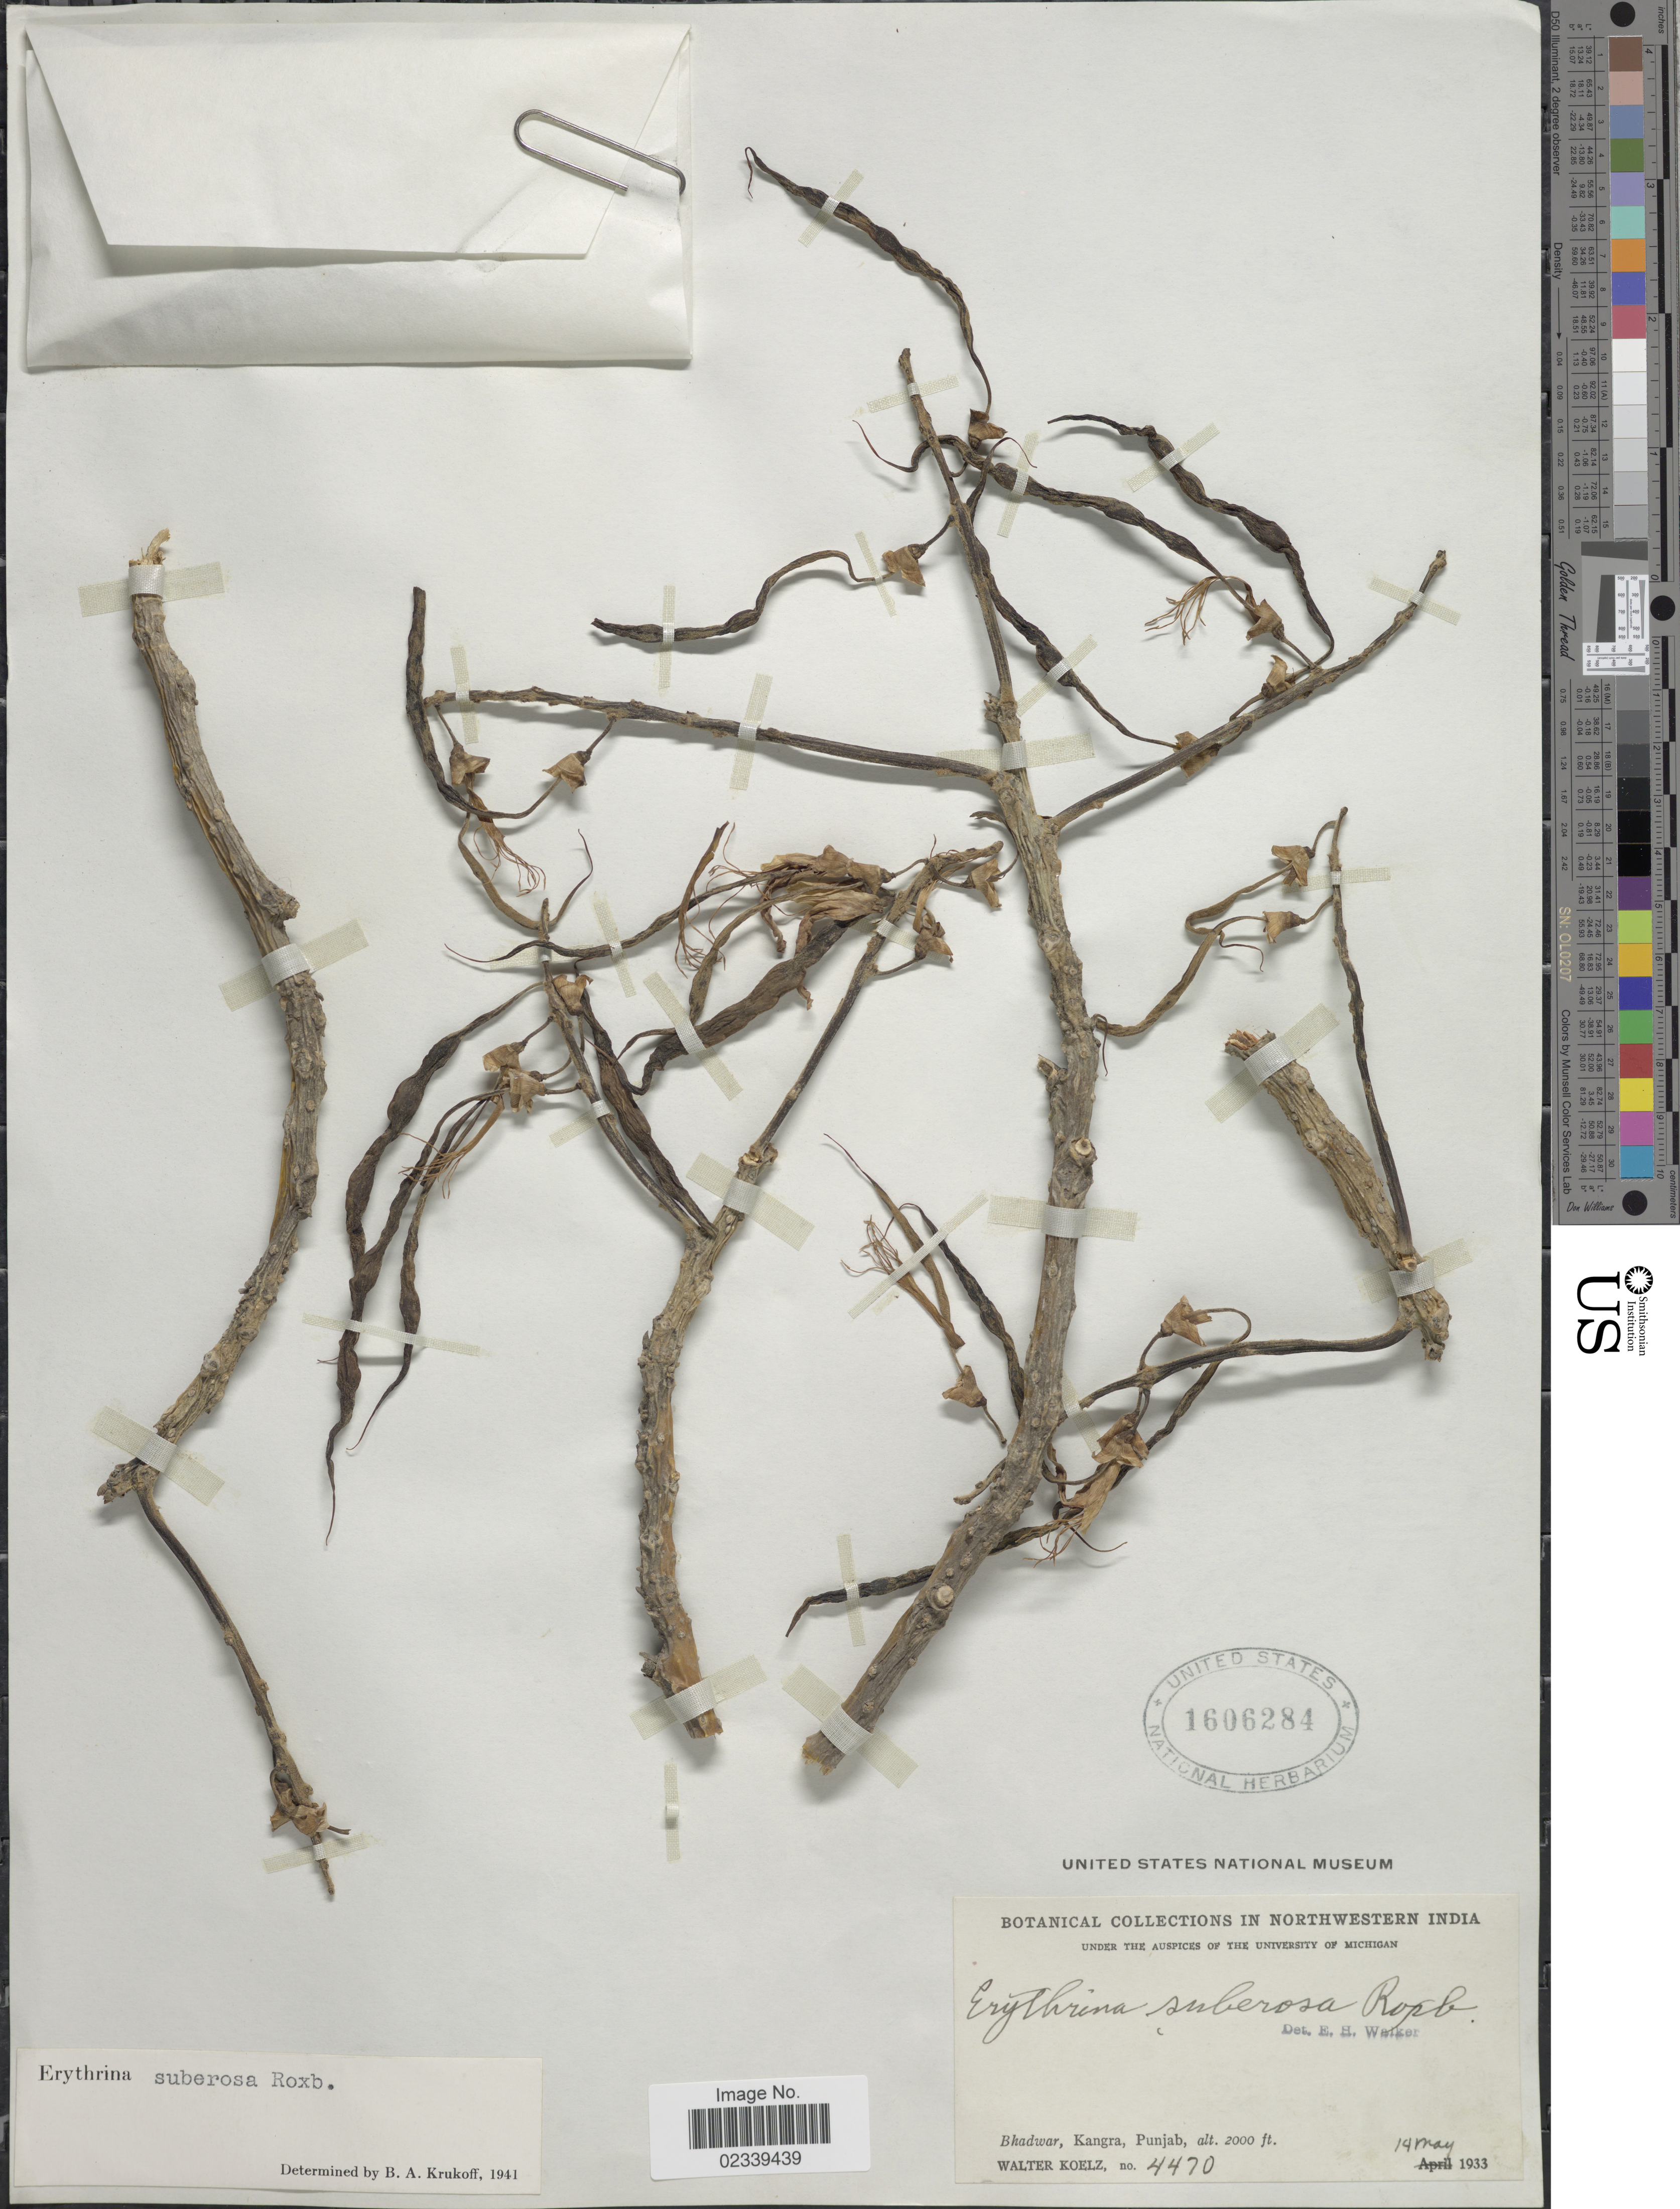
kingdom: Plantae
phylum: Tracheophyta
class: Magnoliopsida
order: Fabales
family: Fabaceae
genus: Erythrina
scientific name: Erythrina suberosa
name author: Roxb.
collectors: W. N. Koelz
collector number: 4470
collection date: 1933-05-14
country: India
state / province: Punjab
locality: Northwestern India, Bhadwar, Kangra, Punjab.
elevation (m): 610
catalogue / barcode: US 1606284